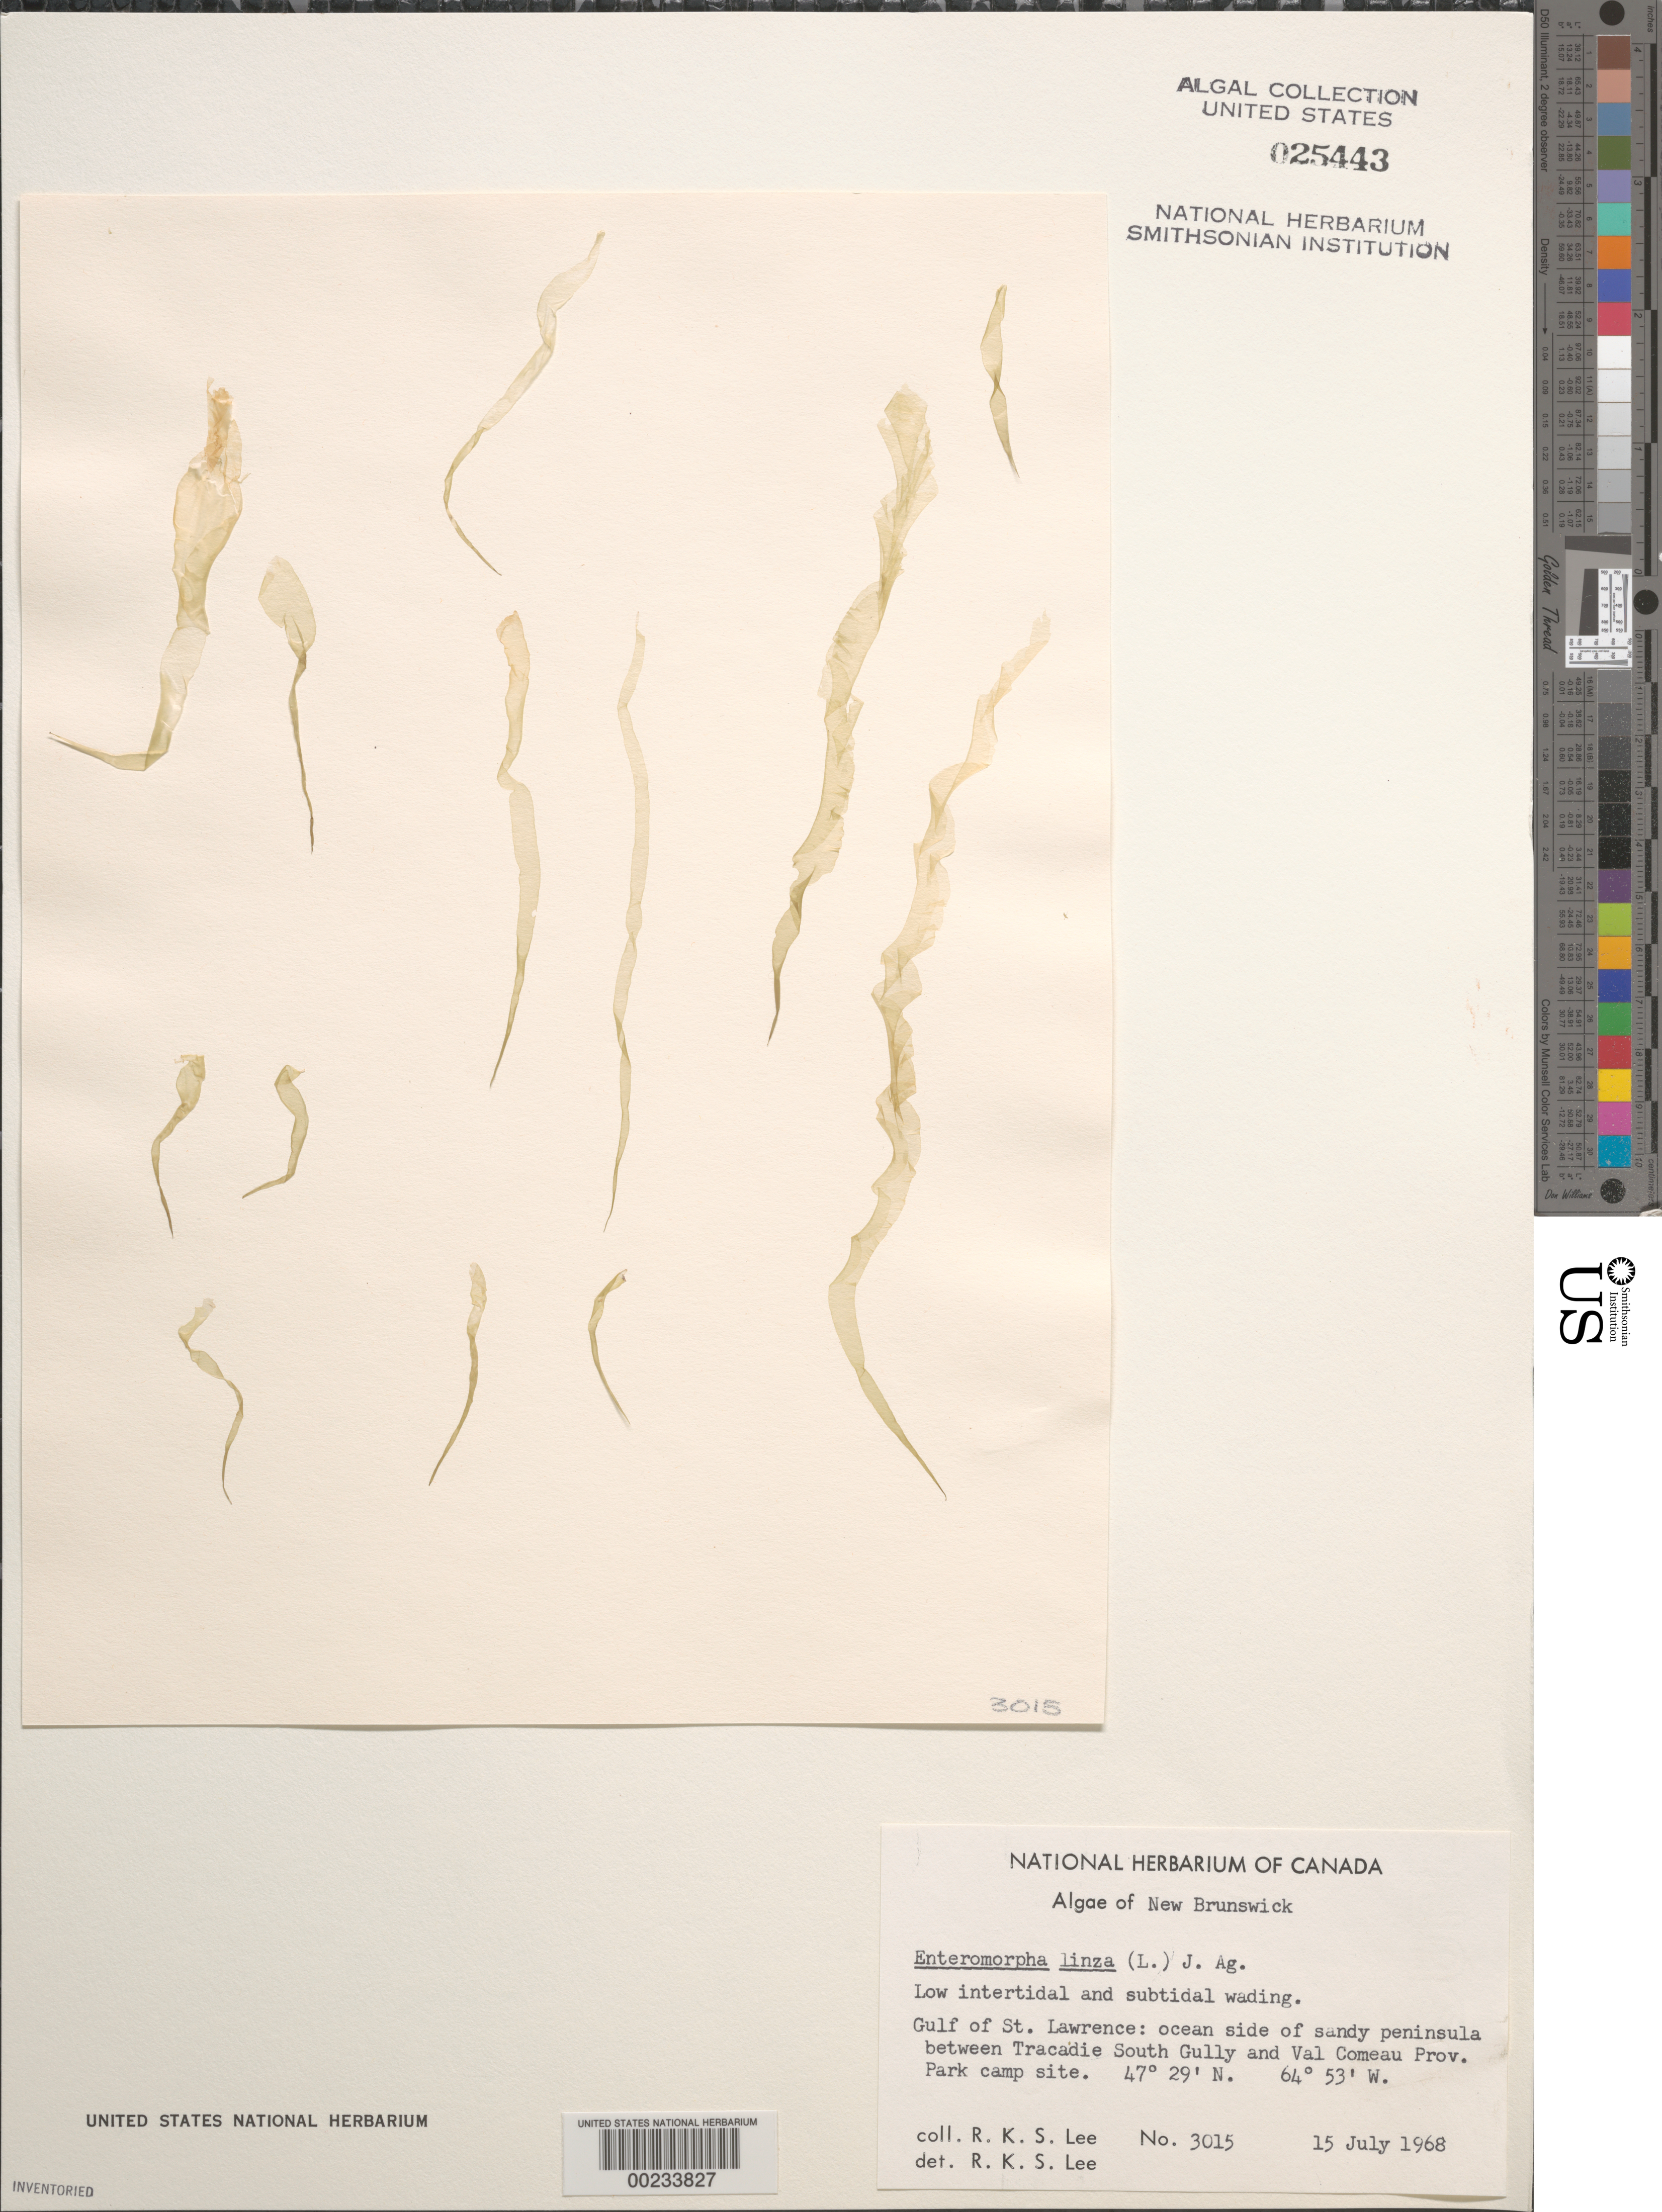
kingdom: Plantae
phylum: Chlorophyta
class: Ulvophyceae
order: Ulvales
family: Ulvaceae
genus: Ulva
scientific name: Ulva clathrata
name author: (Roth) C. Agardh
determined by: Algae name updating Project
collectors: R. Lee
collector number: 3015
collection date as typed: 15 Jul 1968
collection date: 1968-07-15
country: Canada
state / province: New Brunswick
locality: Near tracadie south gully, gulf of st. lawrence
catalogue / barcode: US 25443